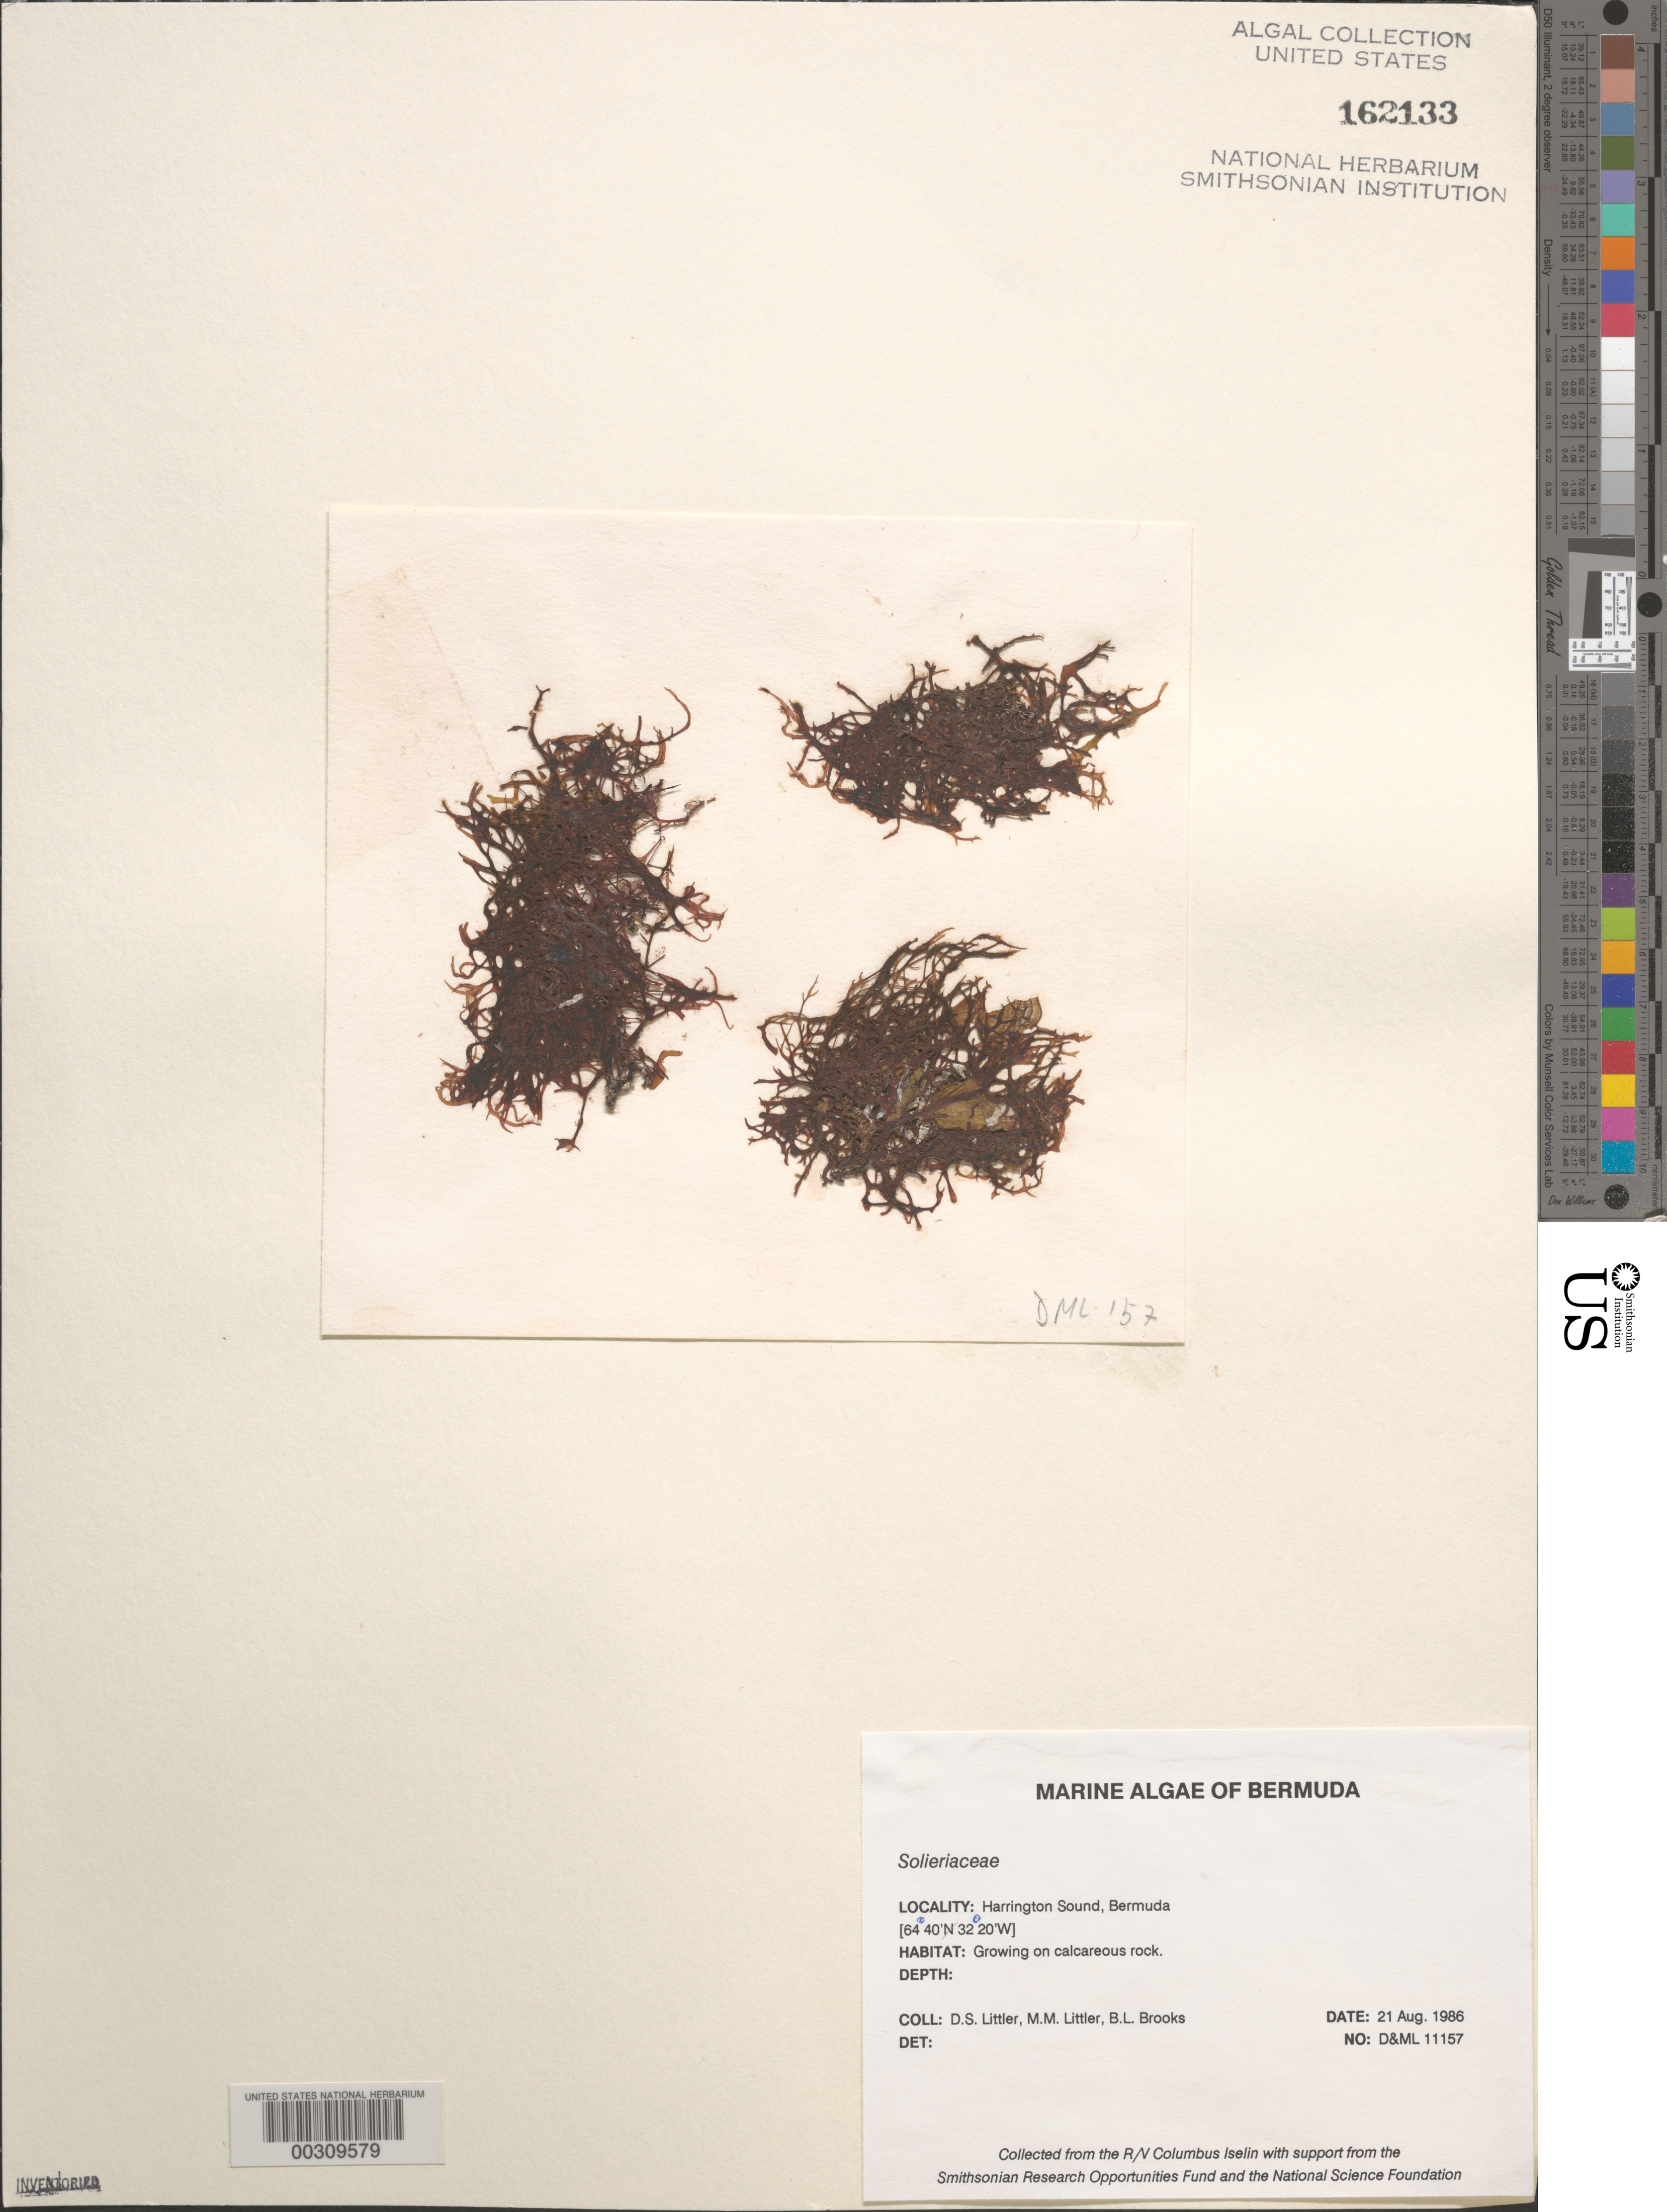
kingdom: Plantae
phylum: Rhodophyta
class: Florideophyceae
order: Gigartinales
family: Solieriaceae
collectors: D. S. Littler, M. M. Littler & B. Brooks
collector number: D&ML 11157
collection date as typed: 21 Aug 1986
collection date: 1986-08-21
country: Bermuda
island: Bermuda Island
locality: Harrington Sound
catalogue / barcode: US 162133